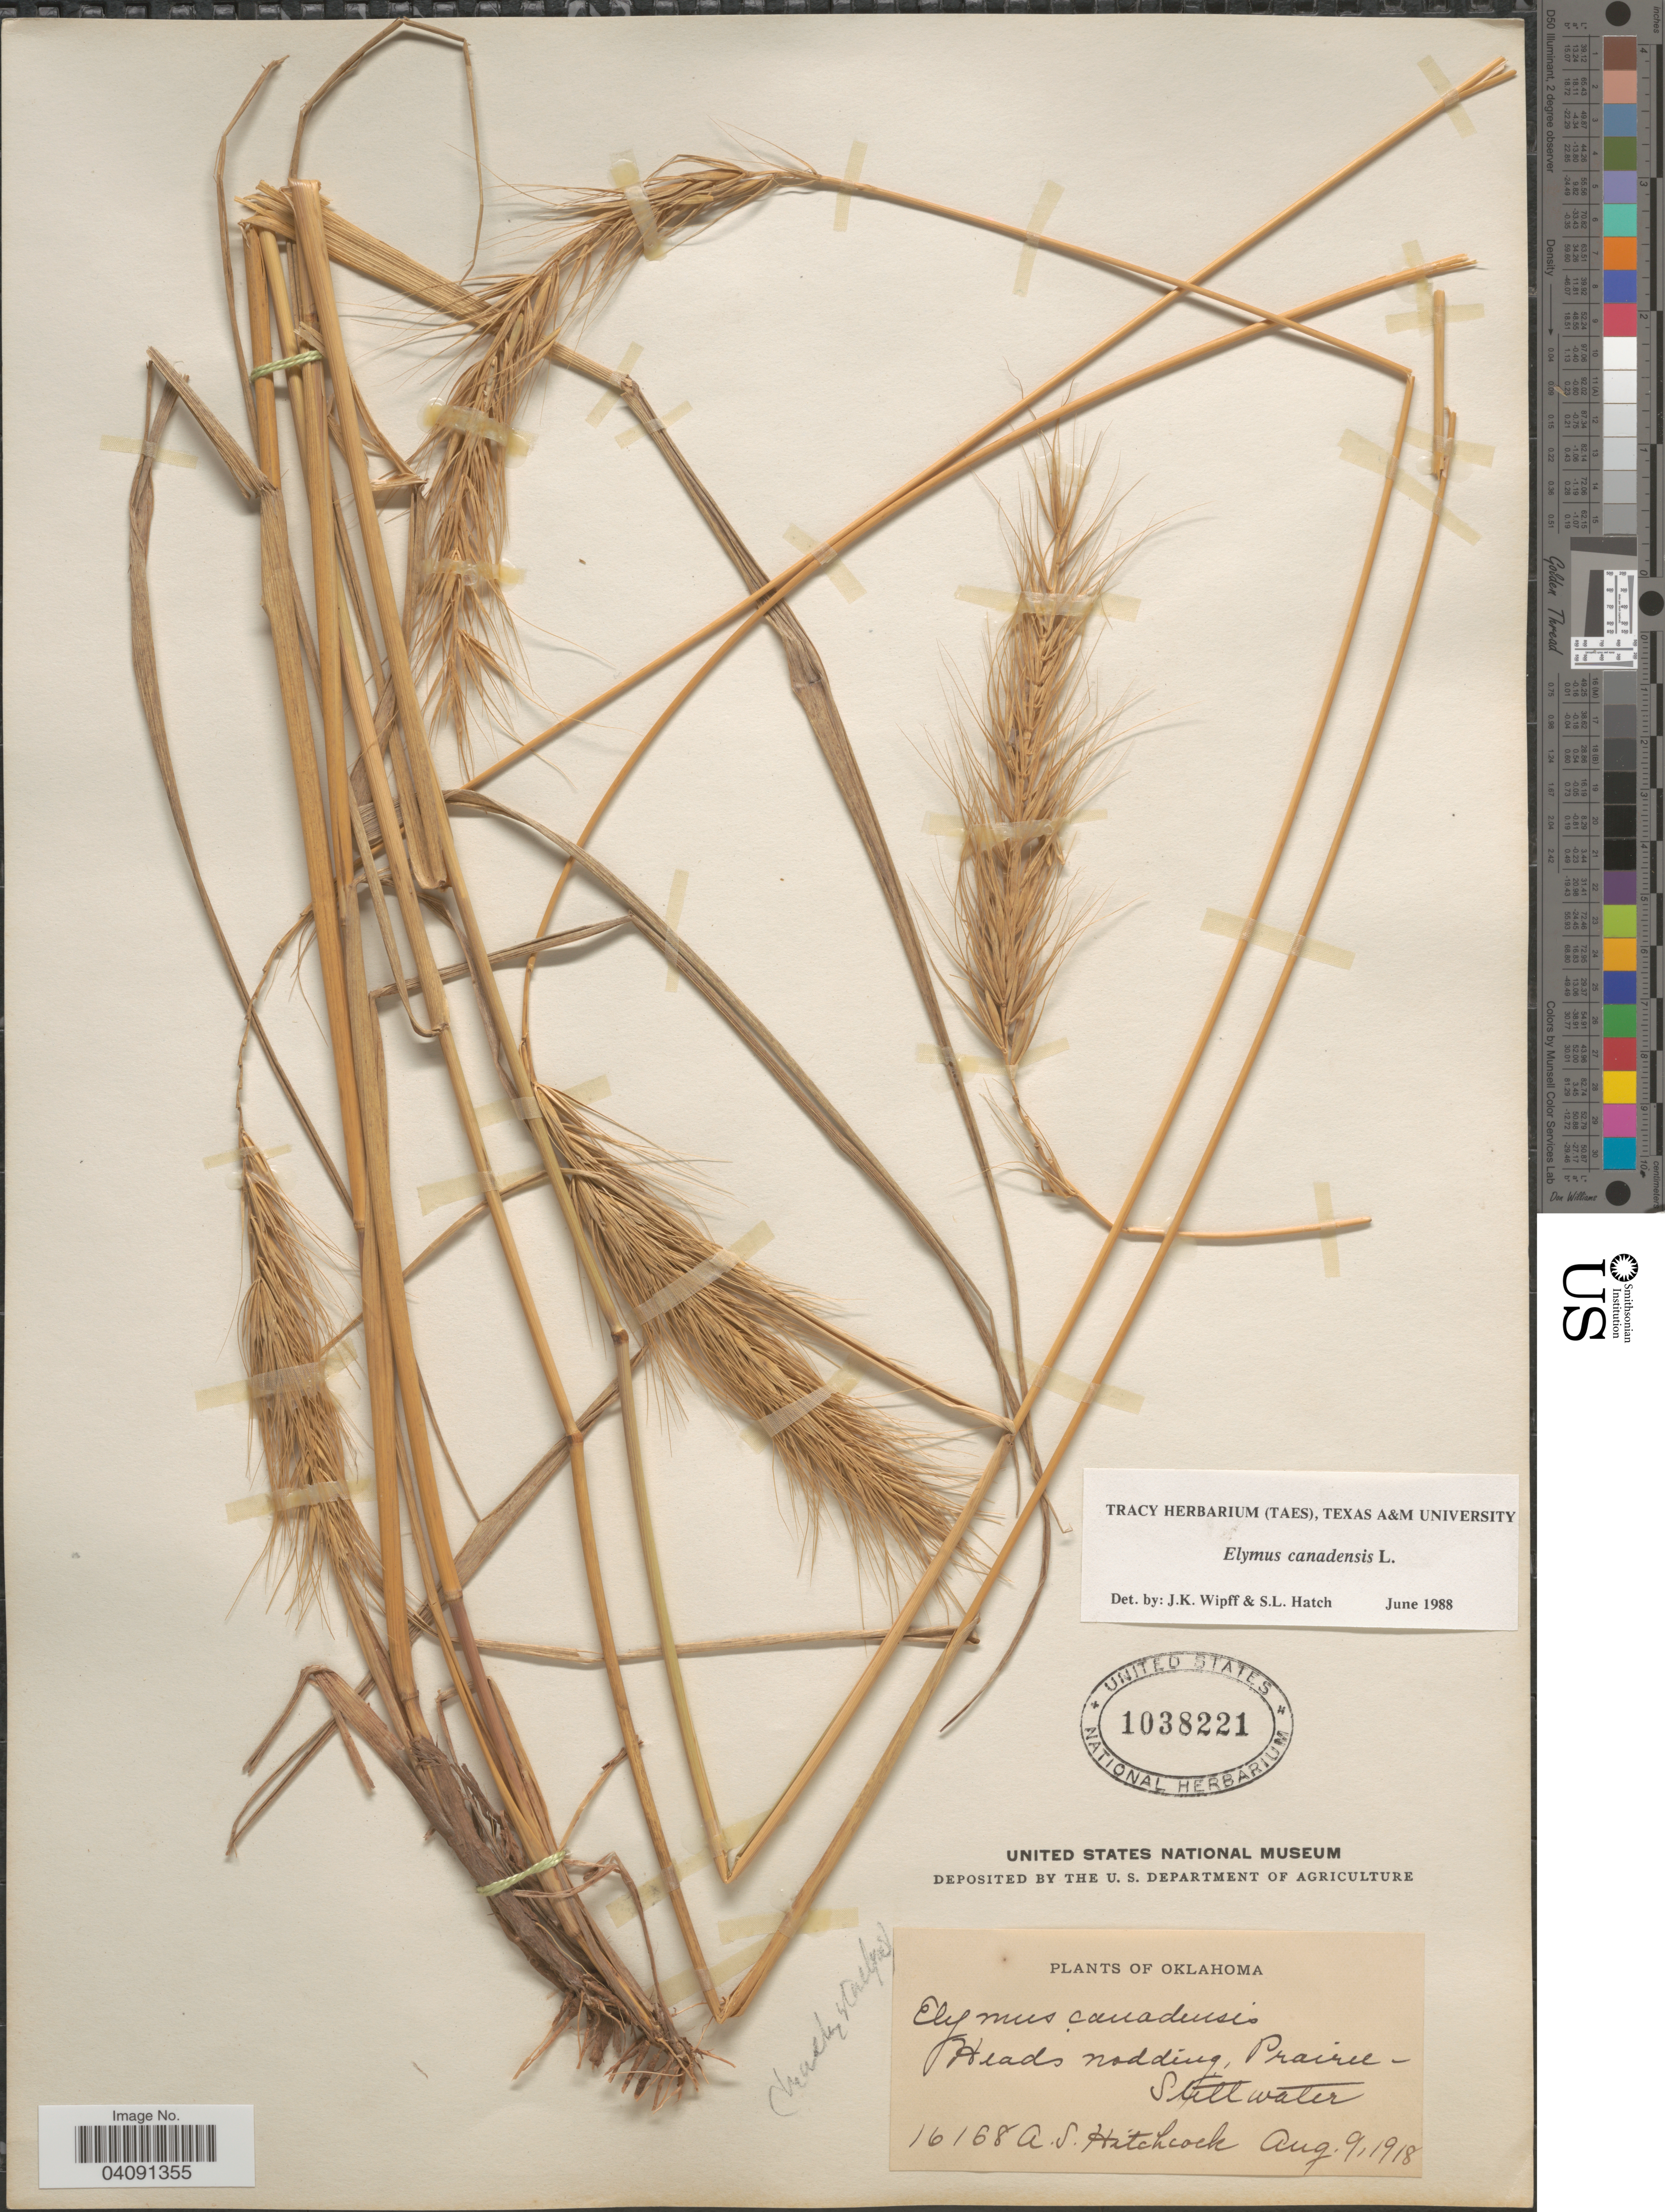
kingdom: Plantae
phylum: Tracheophyta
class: Liliopsida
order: Poales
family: Poaceae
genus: Elymus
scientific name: Elymus canadensis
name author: L.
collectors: A. S. Hitchcock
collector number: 16168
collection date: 1918-08-09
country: United States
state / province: Oklahoma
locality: Stillwater.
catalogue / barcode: US 1038221